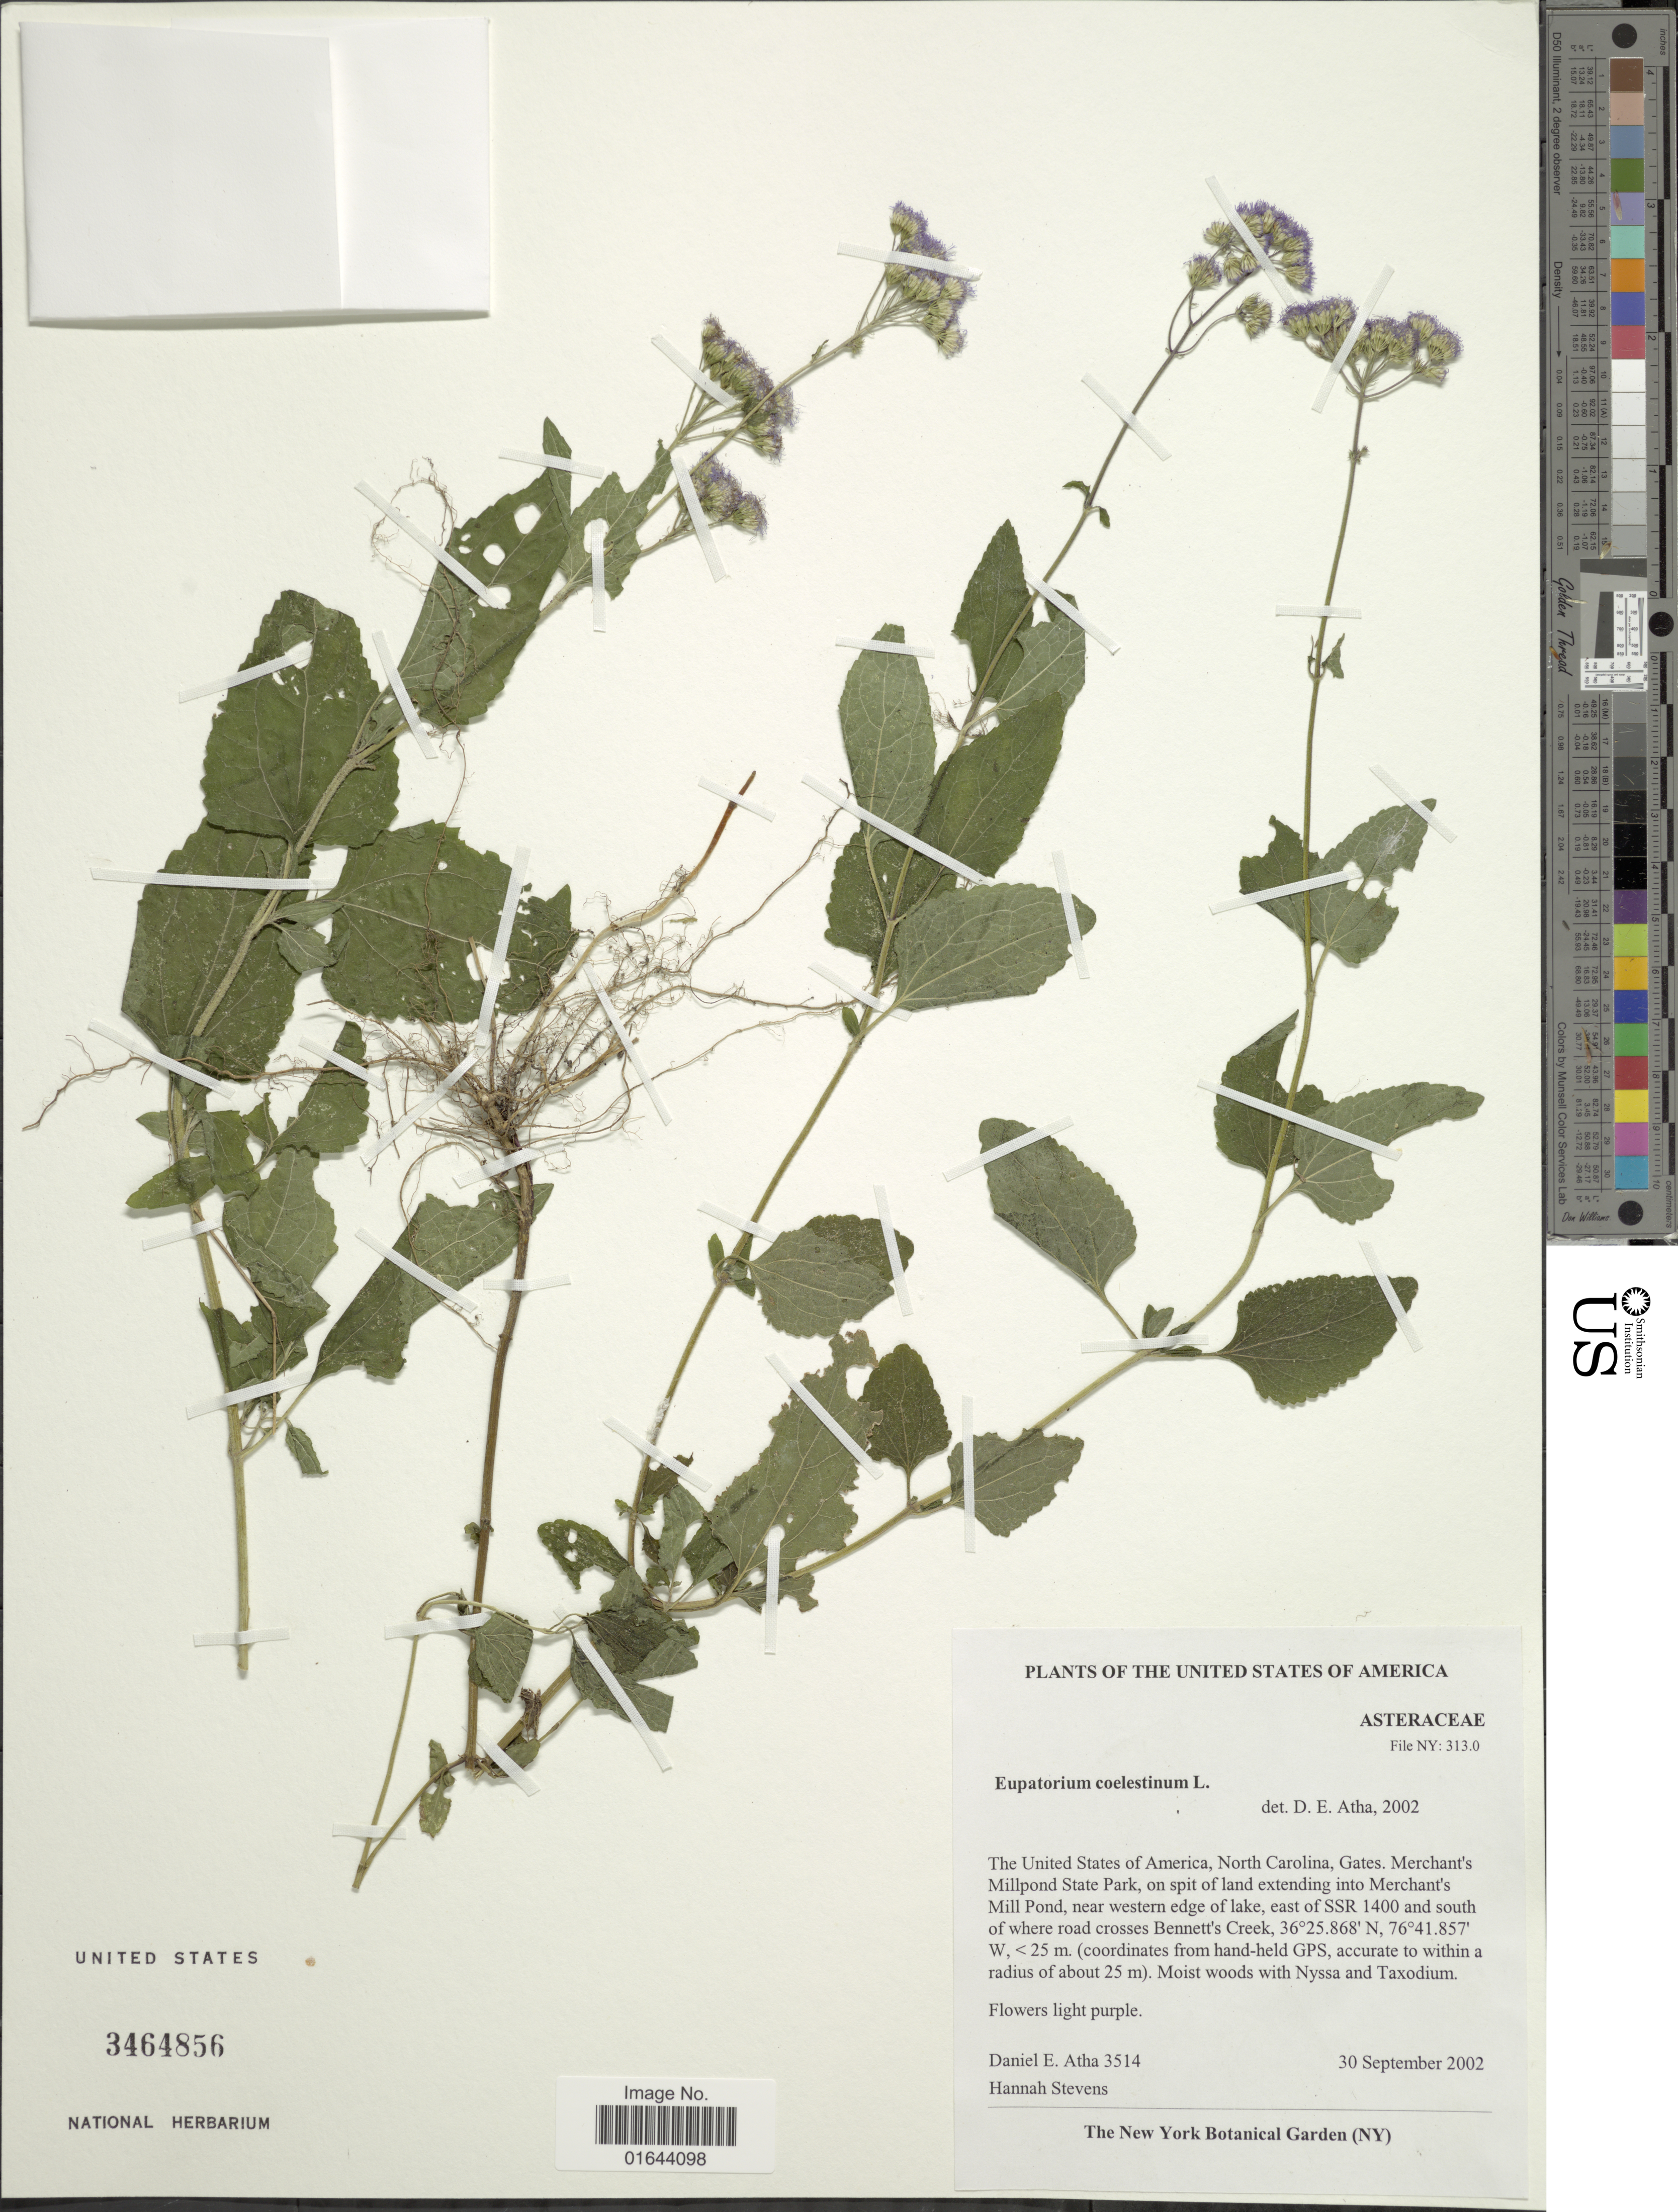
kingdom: Plantae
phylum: Tracheophyta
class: Magnoliopsida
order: Asterales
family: Asteraceae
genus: Conoclinium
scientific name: Conoclinium coelestinum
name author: (L.) DC.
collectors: D. Atha & H. Stevens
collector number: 3514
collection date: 2002-12-30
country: United States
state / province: North Carolina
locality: The United States of America, North Carolina, Gates, Merchant's Millpond State Park, on spit of land extending into Merchant's Mill Pond, near western edge of lake, east of SSR 1400 and south of where road crosses Bennett's Creek.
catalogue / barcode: US 3464856